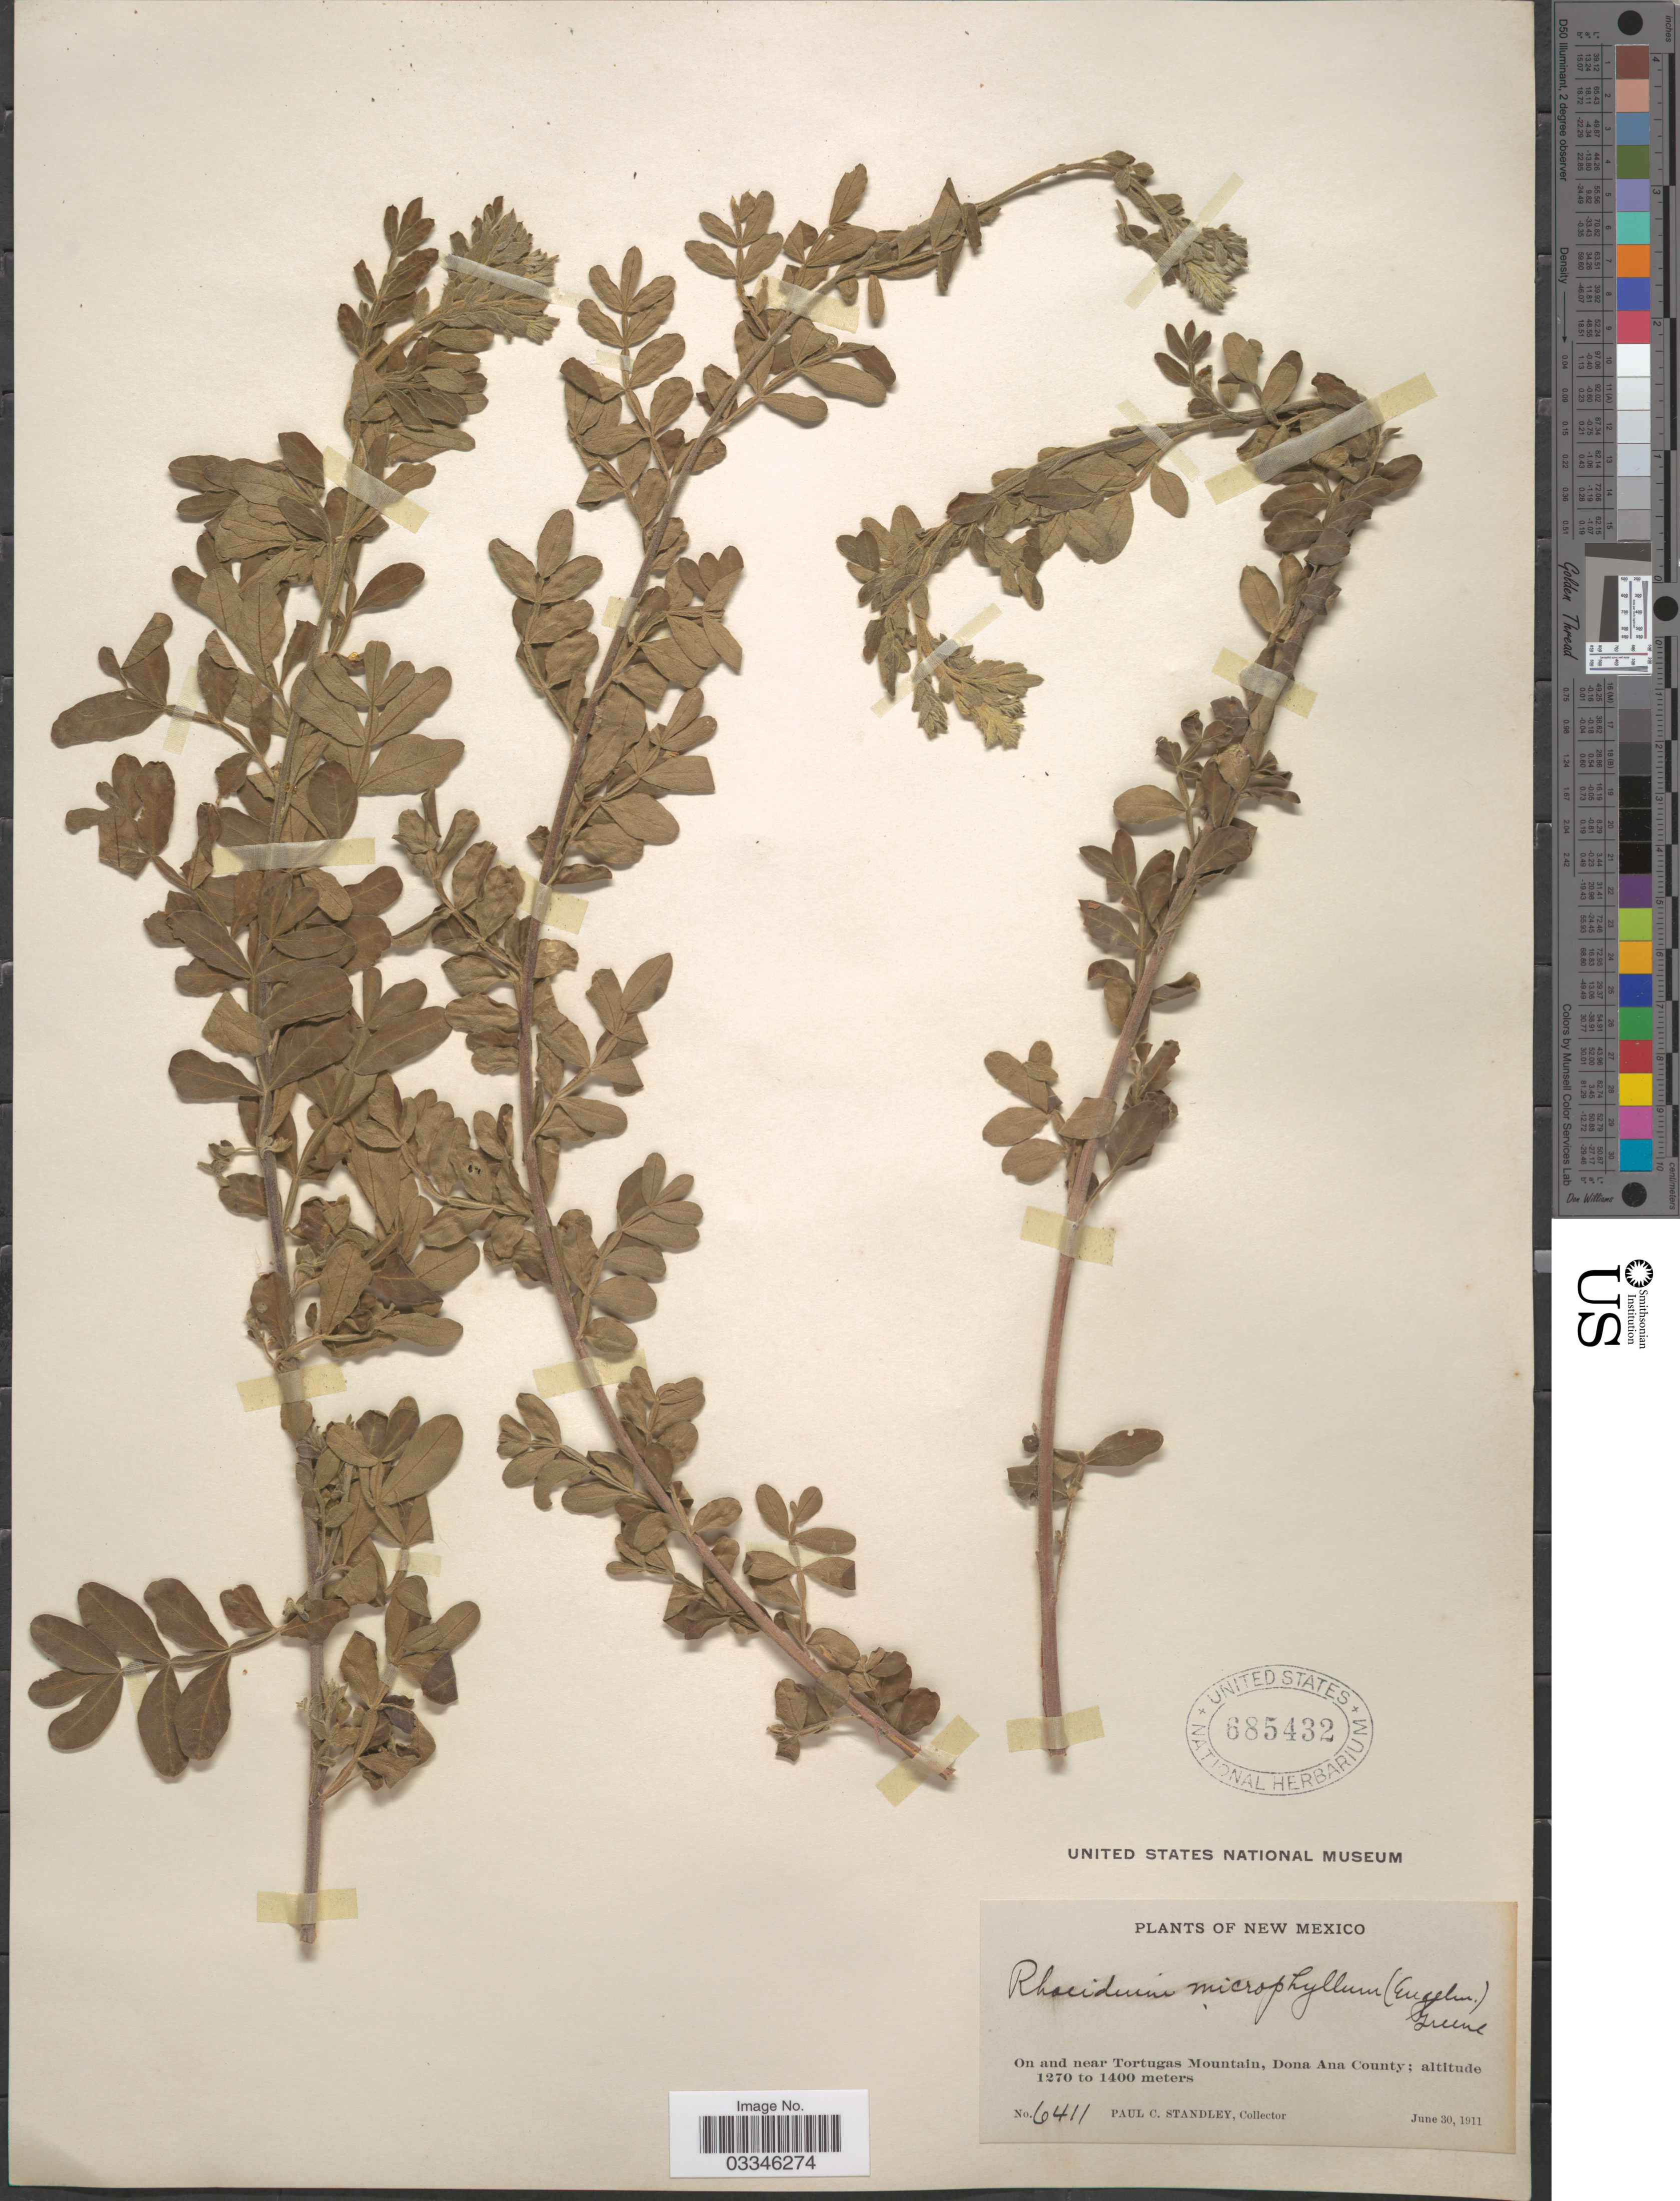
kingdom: Plantae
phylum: Tracheophyta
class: Magnoliopsida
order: Sapindales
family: Anacardiaceae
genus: Rhus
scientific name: Rhus microphylla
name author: Engelm.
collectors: P. C. Standley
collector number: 6411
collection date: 1911-06-30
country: United States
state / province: New Mexico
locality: On and near Tortugas Mountain, Dona Ana County.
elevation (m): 1270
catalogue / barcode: US 685432